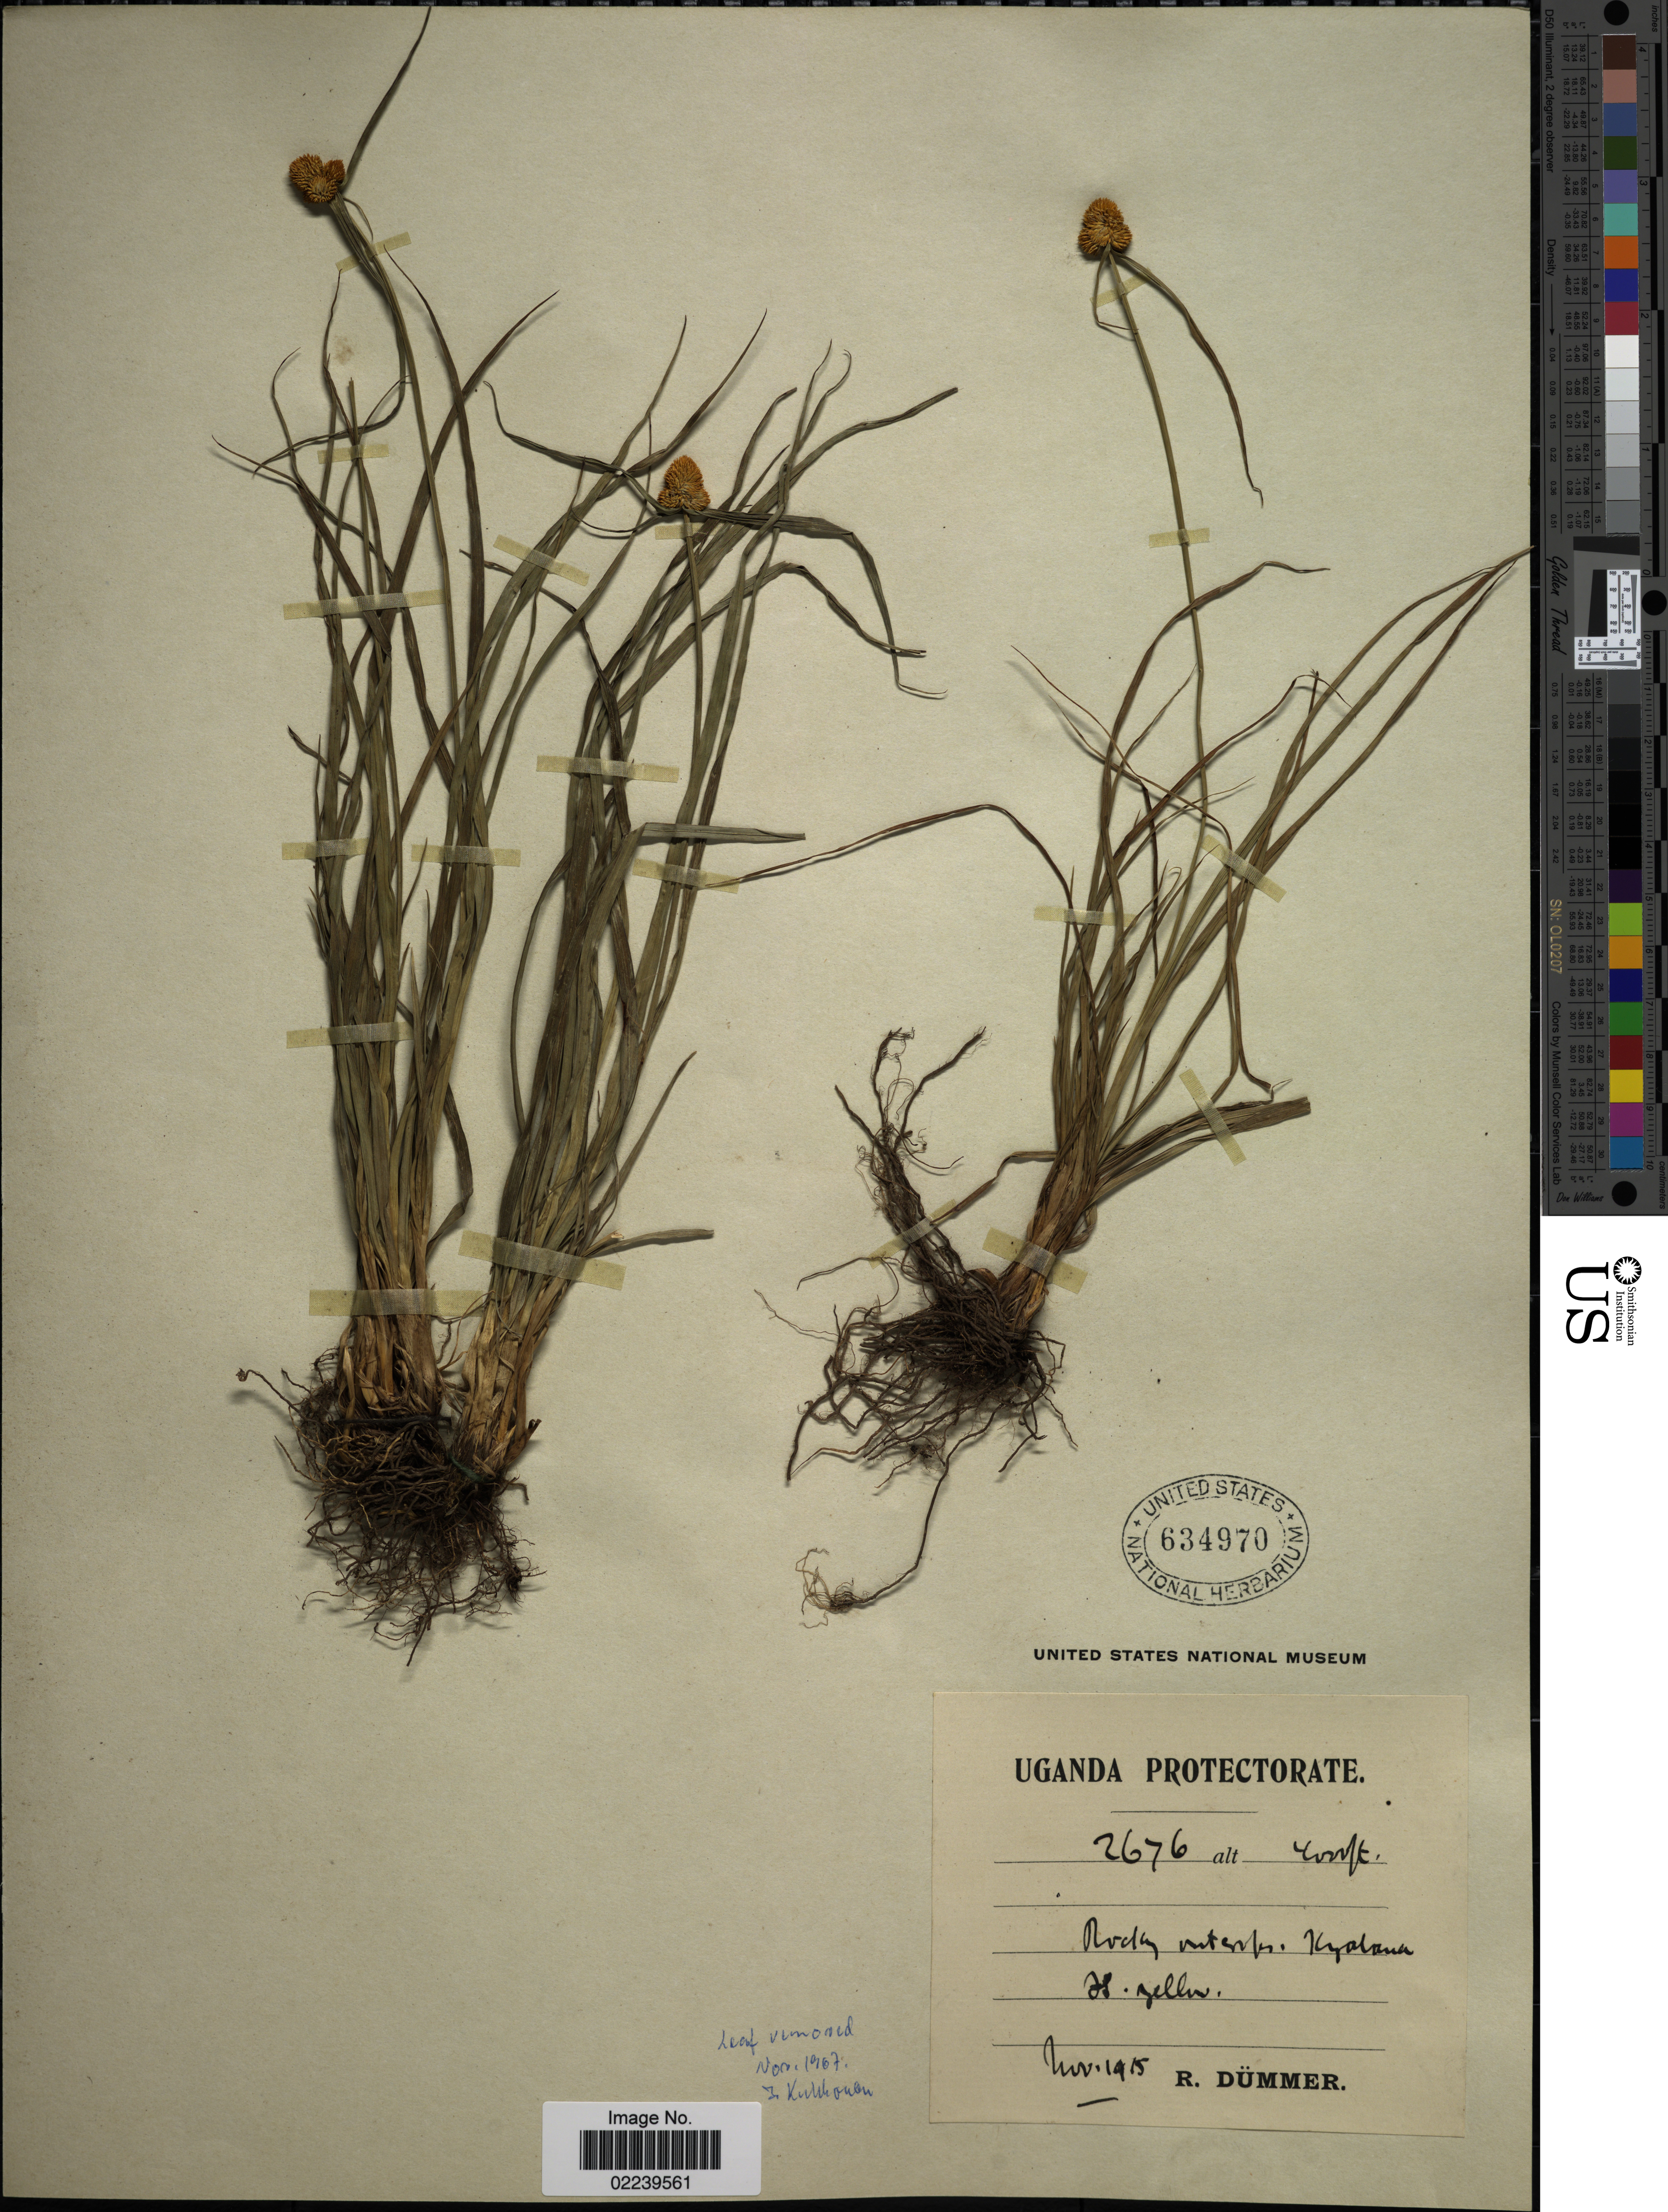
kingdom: Plantae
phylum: Tracheophyta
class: Liliopsida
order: Poales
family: Cyperaceae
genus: Cyperus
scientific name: Cyperus aureostramineus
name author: Mattf. & Kük.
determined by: Strong, M. T., (US), Smithsonian Institution - National Museum of Natural History (UNITED STATES)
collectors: R. A. Dümmer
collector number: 2676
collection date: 1915-11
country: Uganda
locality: Kyabana.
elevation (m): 1219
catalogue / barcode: US 634970